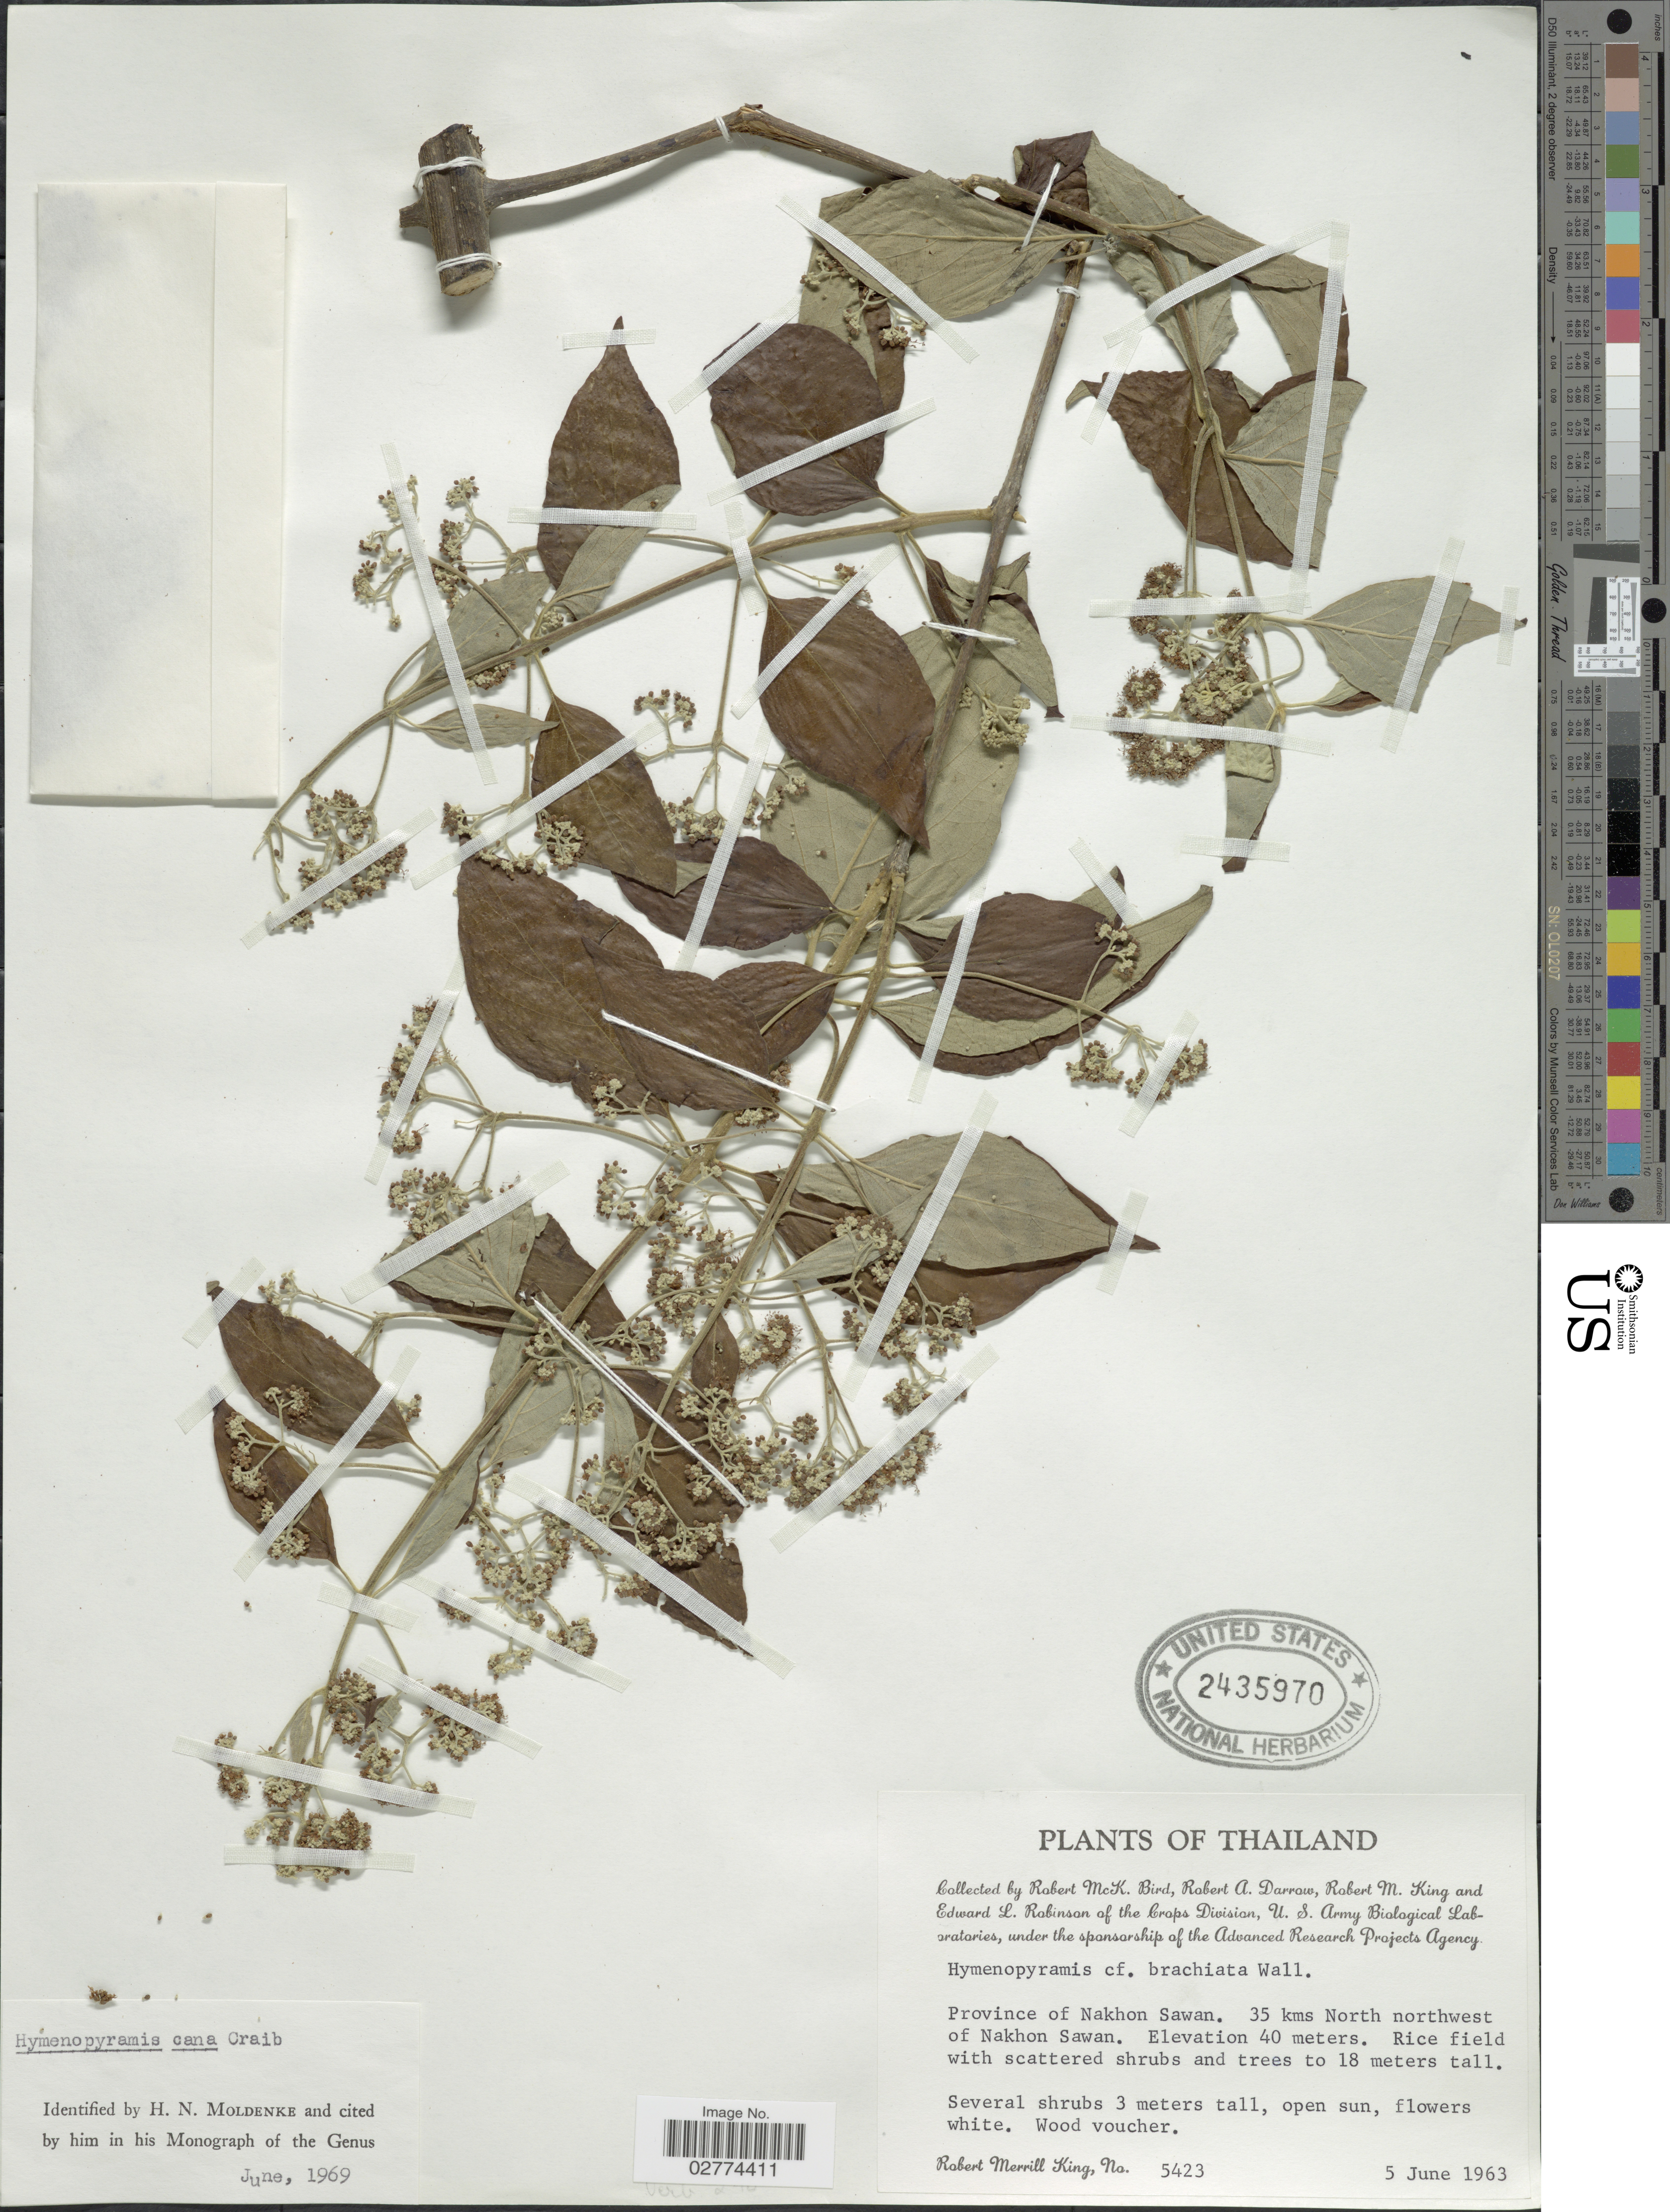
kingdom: Plantae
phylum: Tracheophyta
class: Magnoliopsida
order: Lamiales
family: Lamiaceae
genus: Hymenopyramis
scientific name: Hymenopyramis cana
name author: Craib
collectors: R. M. King, R. M. Bird, R. A. Darrow & E. L. Robinson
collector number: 5423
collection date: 1963-06-05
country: Thailand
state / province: Nakhon Sawan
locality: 35 kms North northwest of Nakhon Sawan.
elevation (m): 40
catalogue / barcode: US 2435970